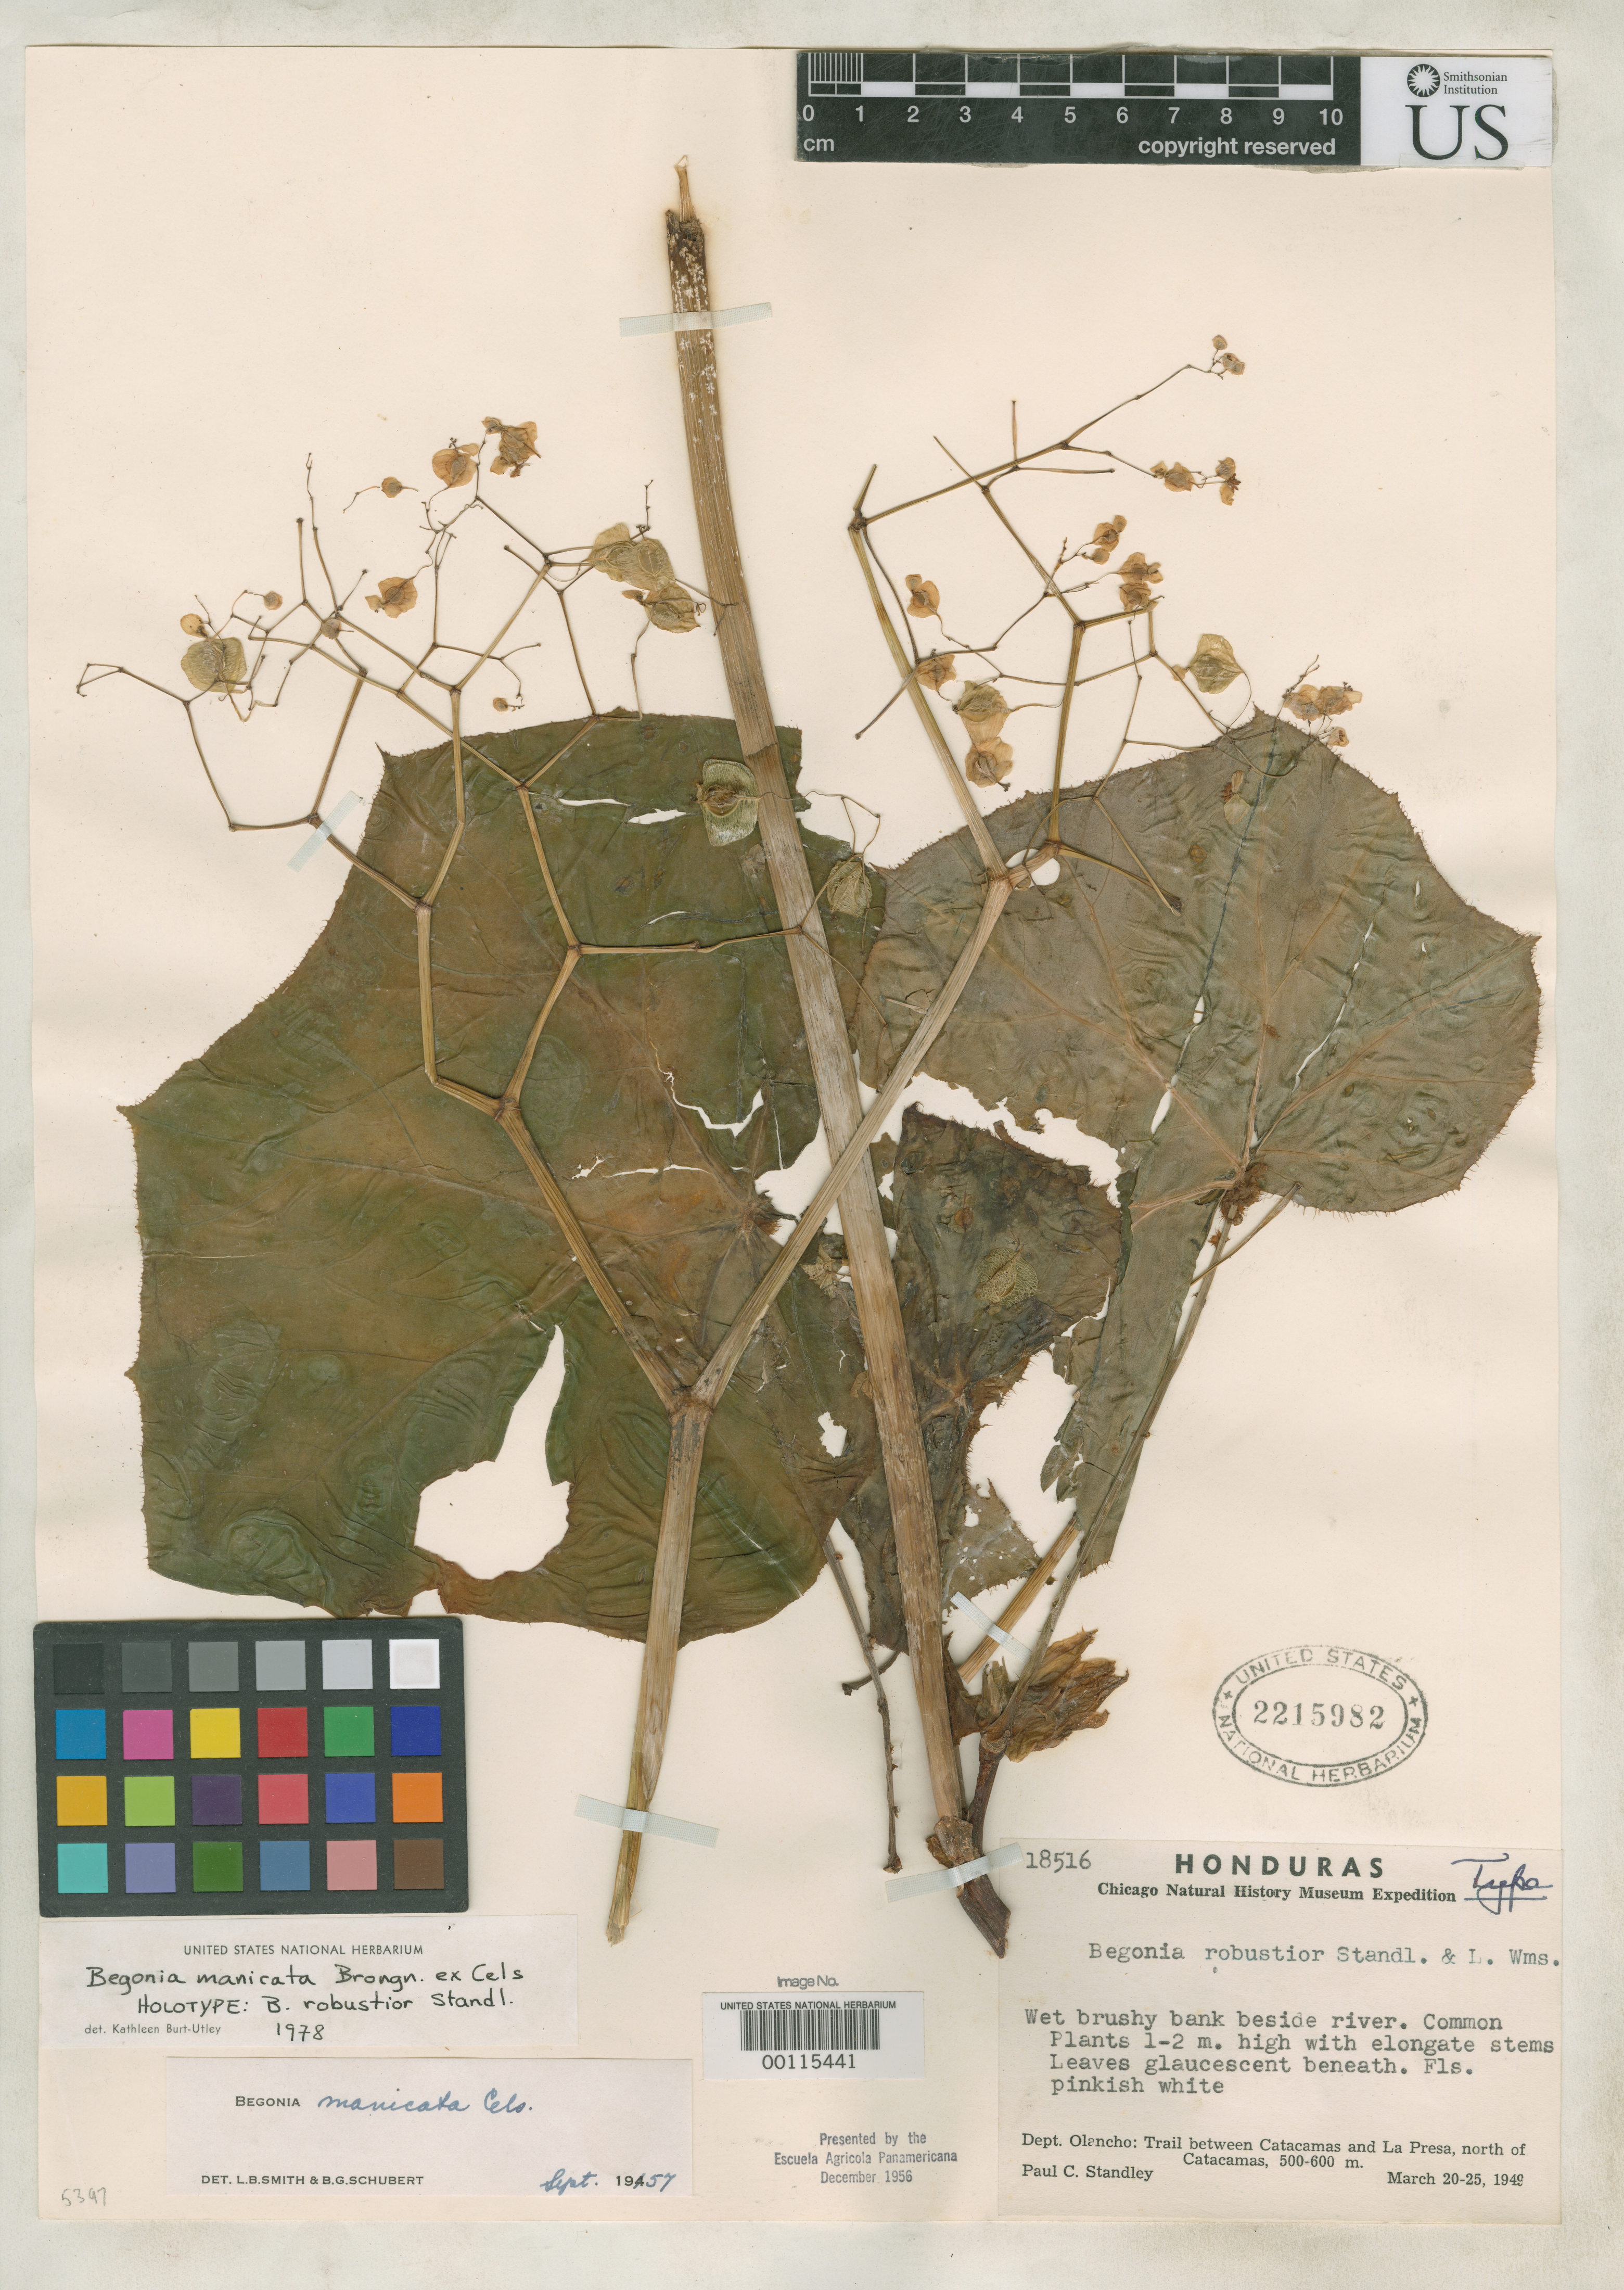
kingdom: Plantae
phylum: Tracheophyta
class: Magnoliopsida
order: Cucurbitales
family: Begoniaceae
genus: Begonia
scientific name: Begonia robustior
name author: Standl. & L.O. Williams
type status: Holotype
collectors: P. C. Standley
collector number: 18516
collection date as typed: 20 Mar 1949 to 25 Mar 1949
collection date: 1949-03-20/1949-03-25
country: Honduras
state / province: Olancho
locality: Near Rio Catacamas, between Catacamas & La Presa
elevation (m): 600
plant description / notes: "Presented by the Escuela Agricola Panamericana December 1956." Holotype, transferred from EAP to US (see Dorr et al. 2009, Taxon 58: 993-1001).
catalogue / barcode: US 2215982